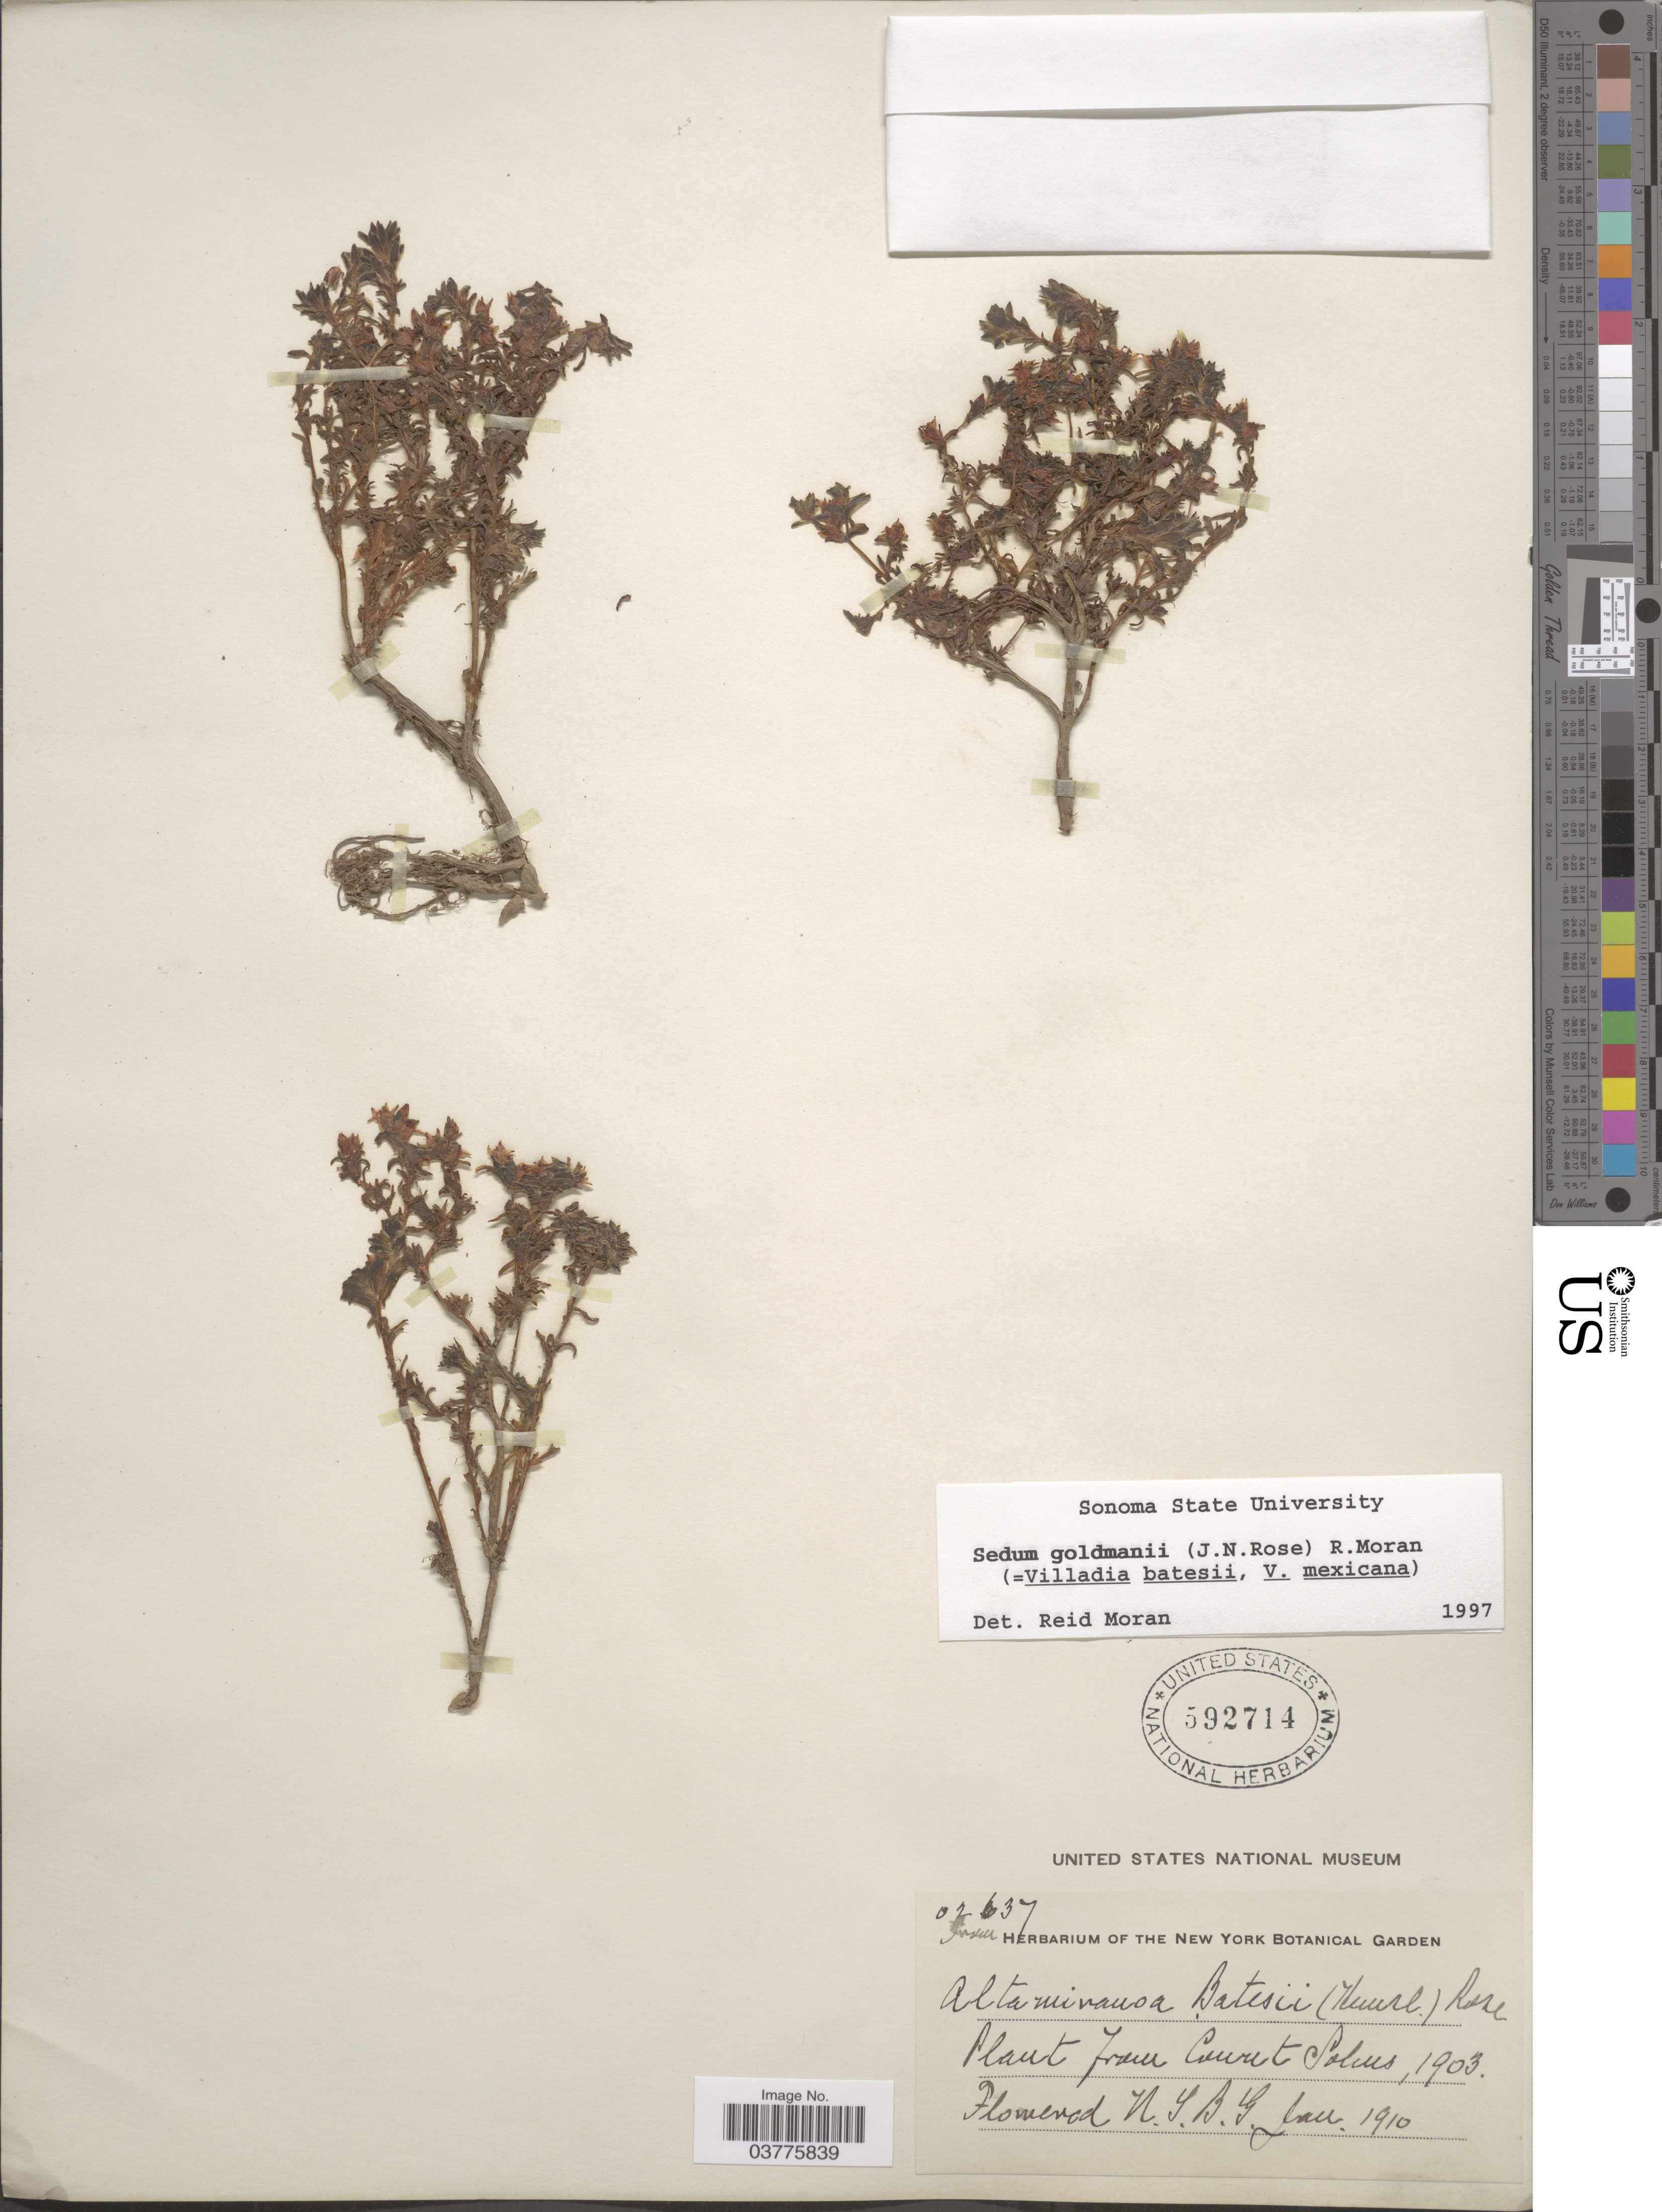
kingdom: Plantae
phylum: Tracheophyta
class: Magnoliopsida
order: Saxifragales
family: Crassulaceae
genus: Sedum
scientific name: Sedum goldmanii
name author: (Rose) Moran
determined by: Moran, R. V.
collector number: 02637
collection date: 1910-01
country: United States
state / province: New York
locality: Herbarium? of? the New York Botanical Garden.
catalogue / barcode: US 592714